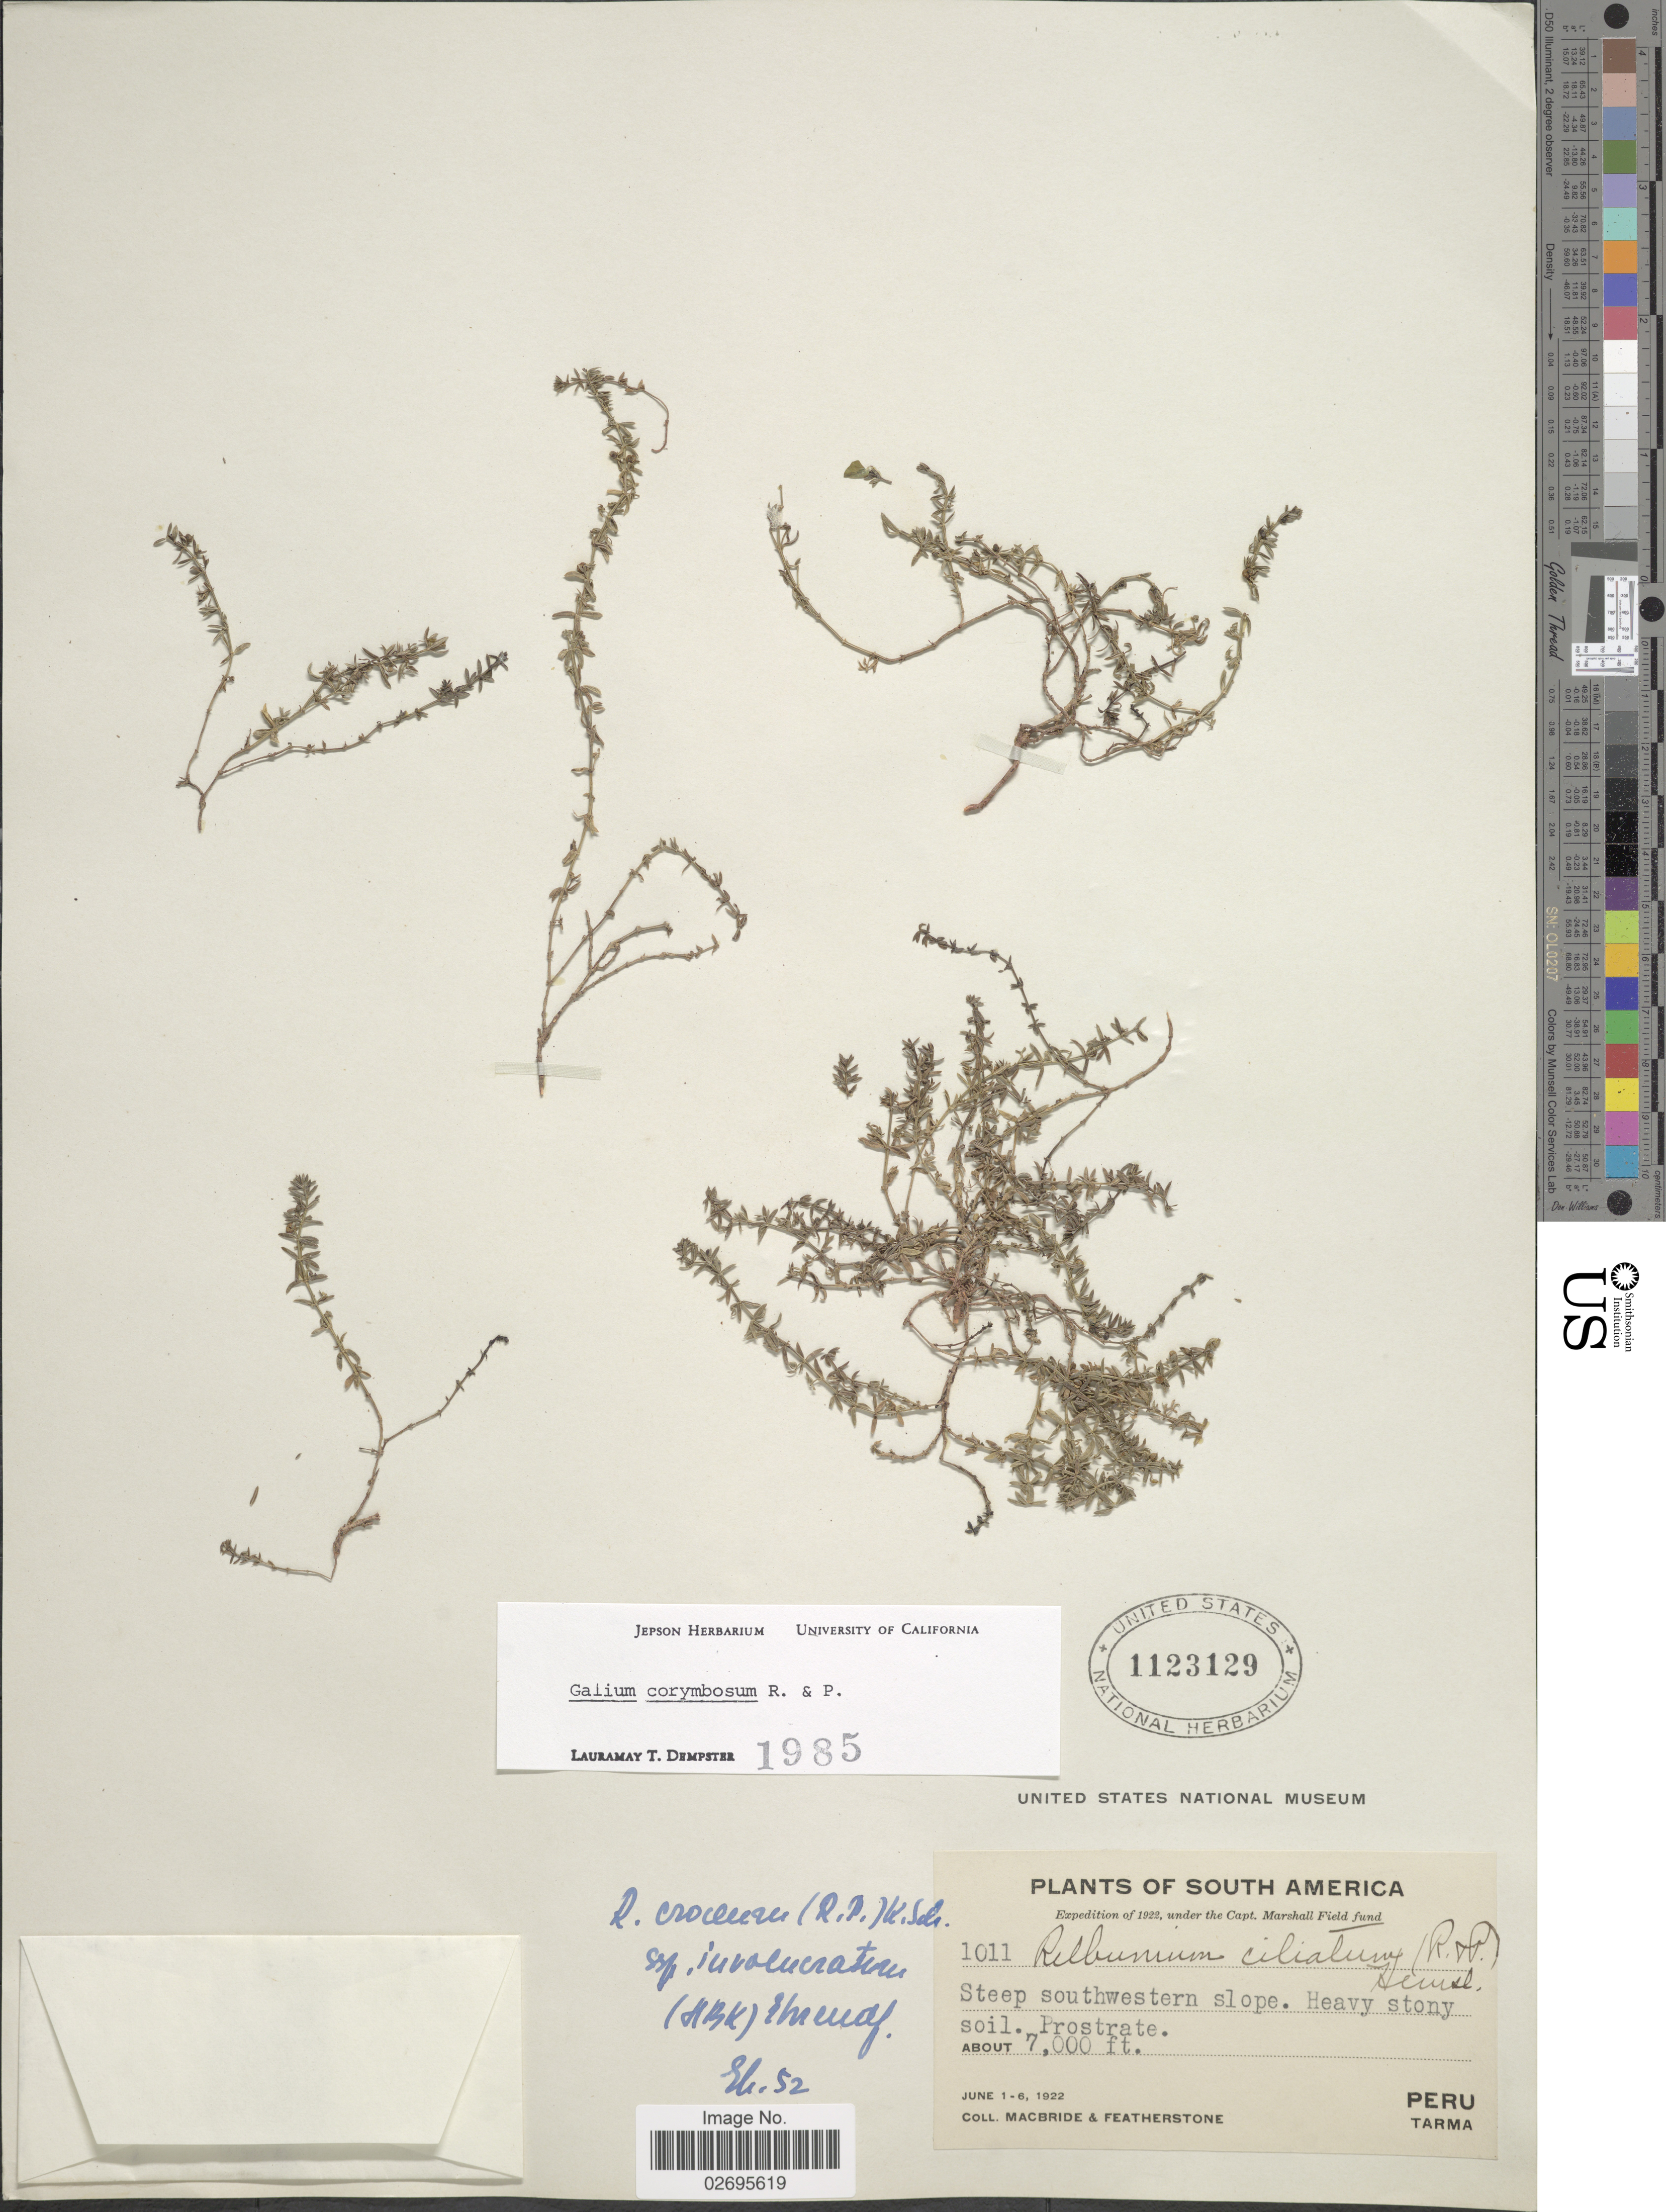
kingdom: Plantae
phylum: Tracheophyta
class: Magnoliopsida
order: Gentianales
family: Rubiaceae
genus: Galium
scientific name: Galium corymbosum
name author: Ruiz & Pav.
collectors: Macbride, -- & -. Featherstone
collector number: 1011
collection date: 1922-06-01/1922-06-06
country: Peru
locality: Steep southwestern slope. Tarma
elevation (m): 2134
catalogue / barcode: US 1123129